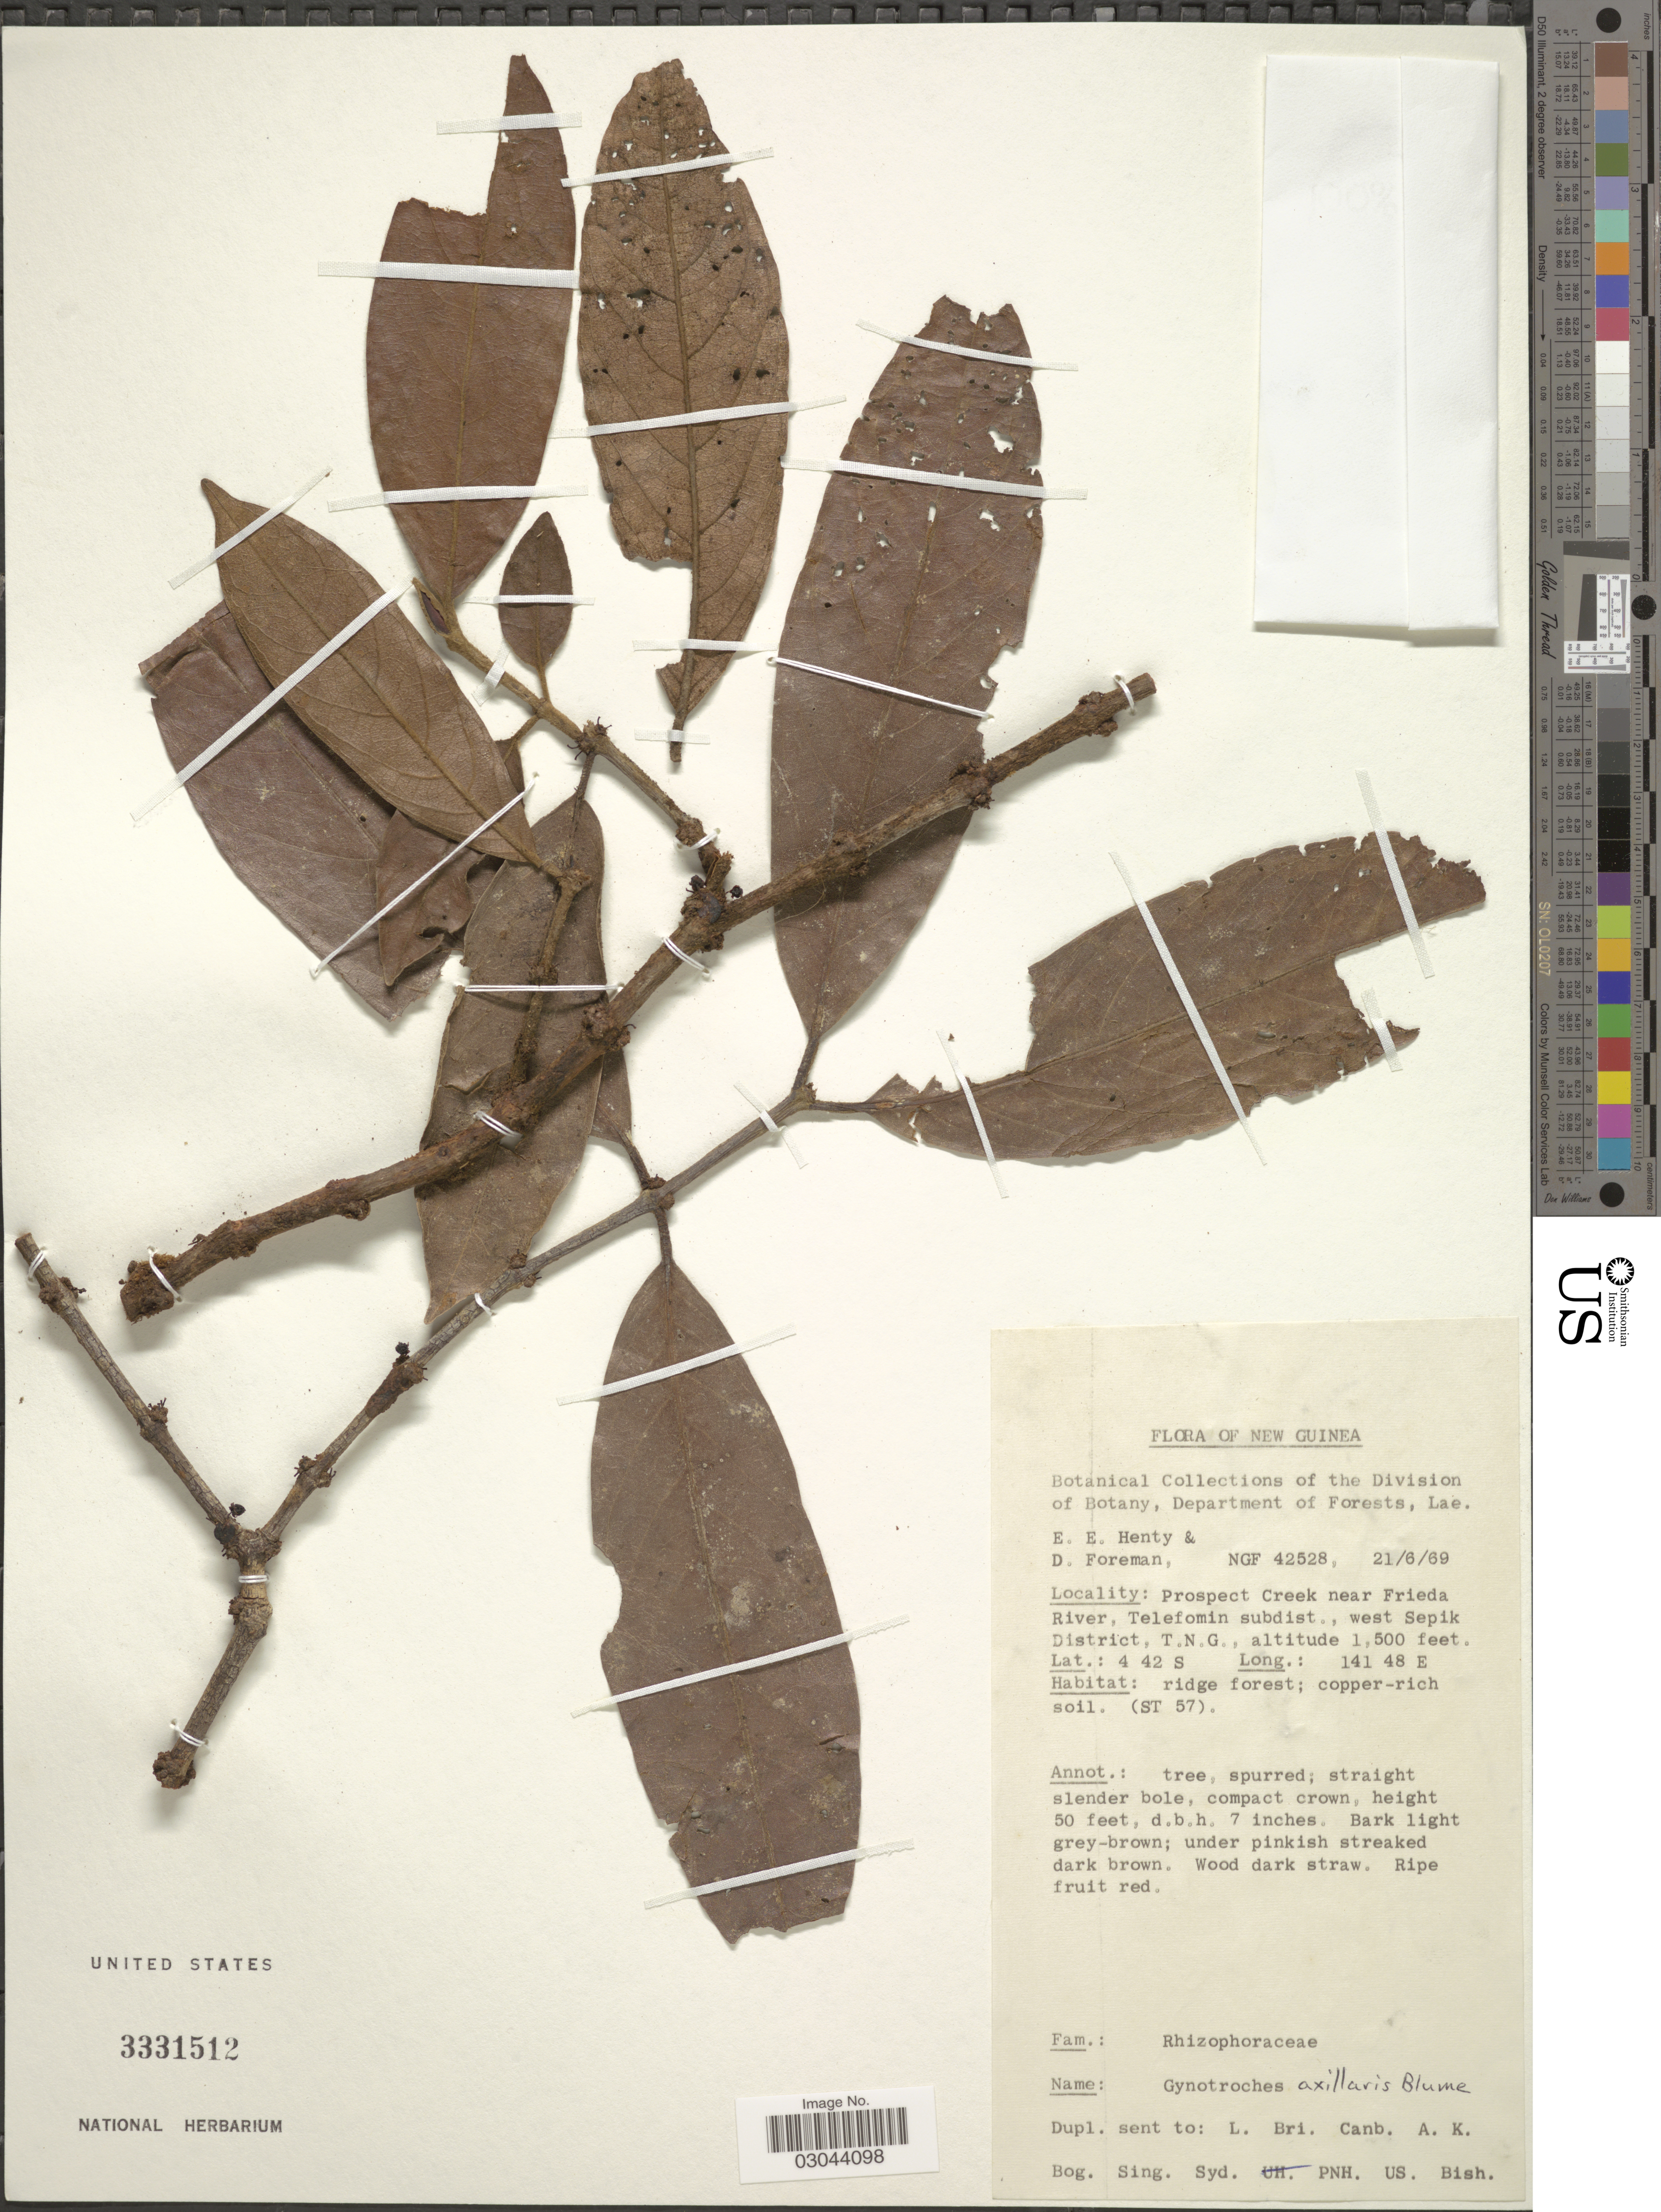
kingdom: Plantae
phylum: Tracheophyta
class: Magnoliopsida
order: Malpighiales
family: Rhizophoraceae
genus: Gynotroches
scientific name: Gynotroches axillaris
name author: Blume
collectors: E. Henty & D. Foreman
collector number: NGF42528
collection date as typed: Transcribed d/m/y: 21/6/69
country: Papua New Guinea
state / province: Sandaun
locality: New Guinea. Prospect Creek near Frieda River, Telefomin subdist., west Sepik District, T.N.G.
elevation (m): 457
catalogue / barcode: US 3331512